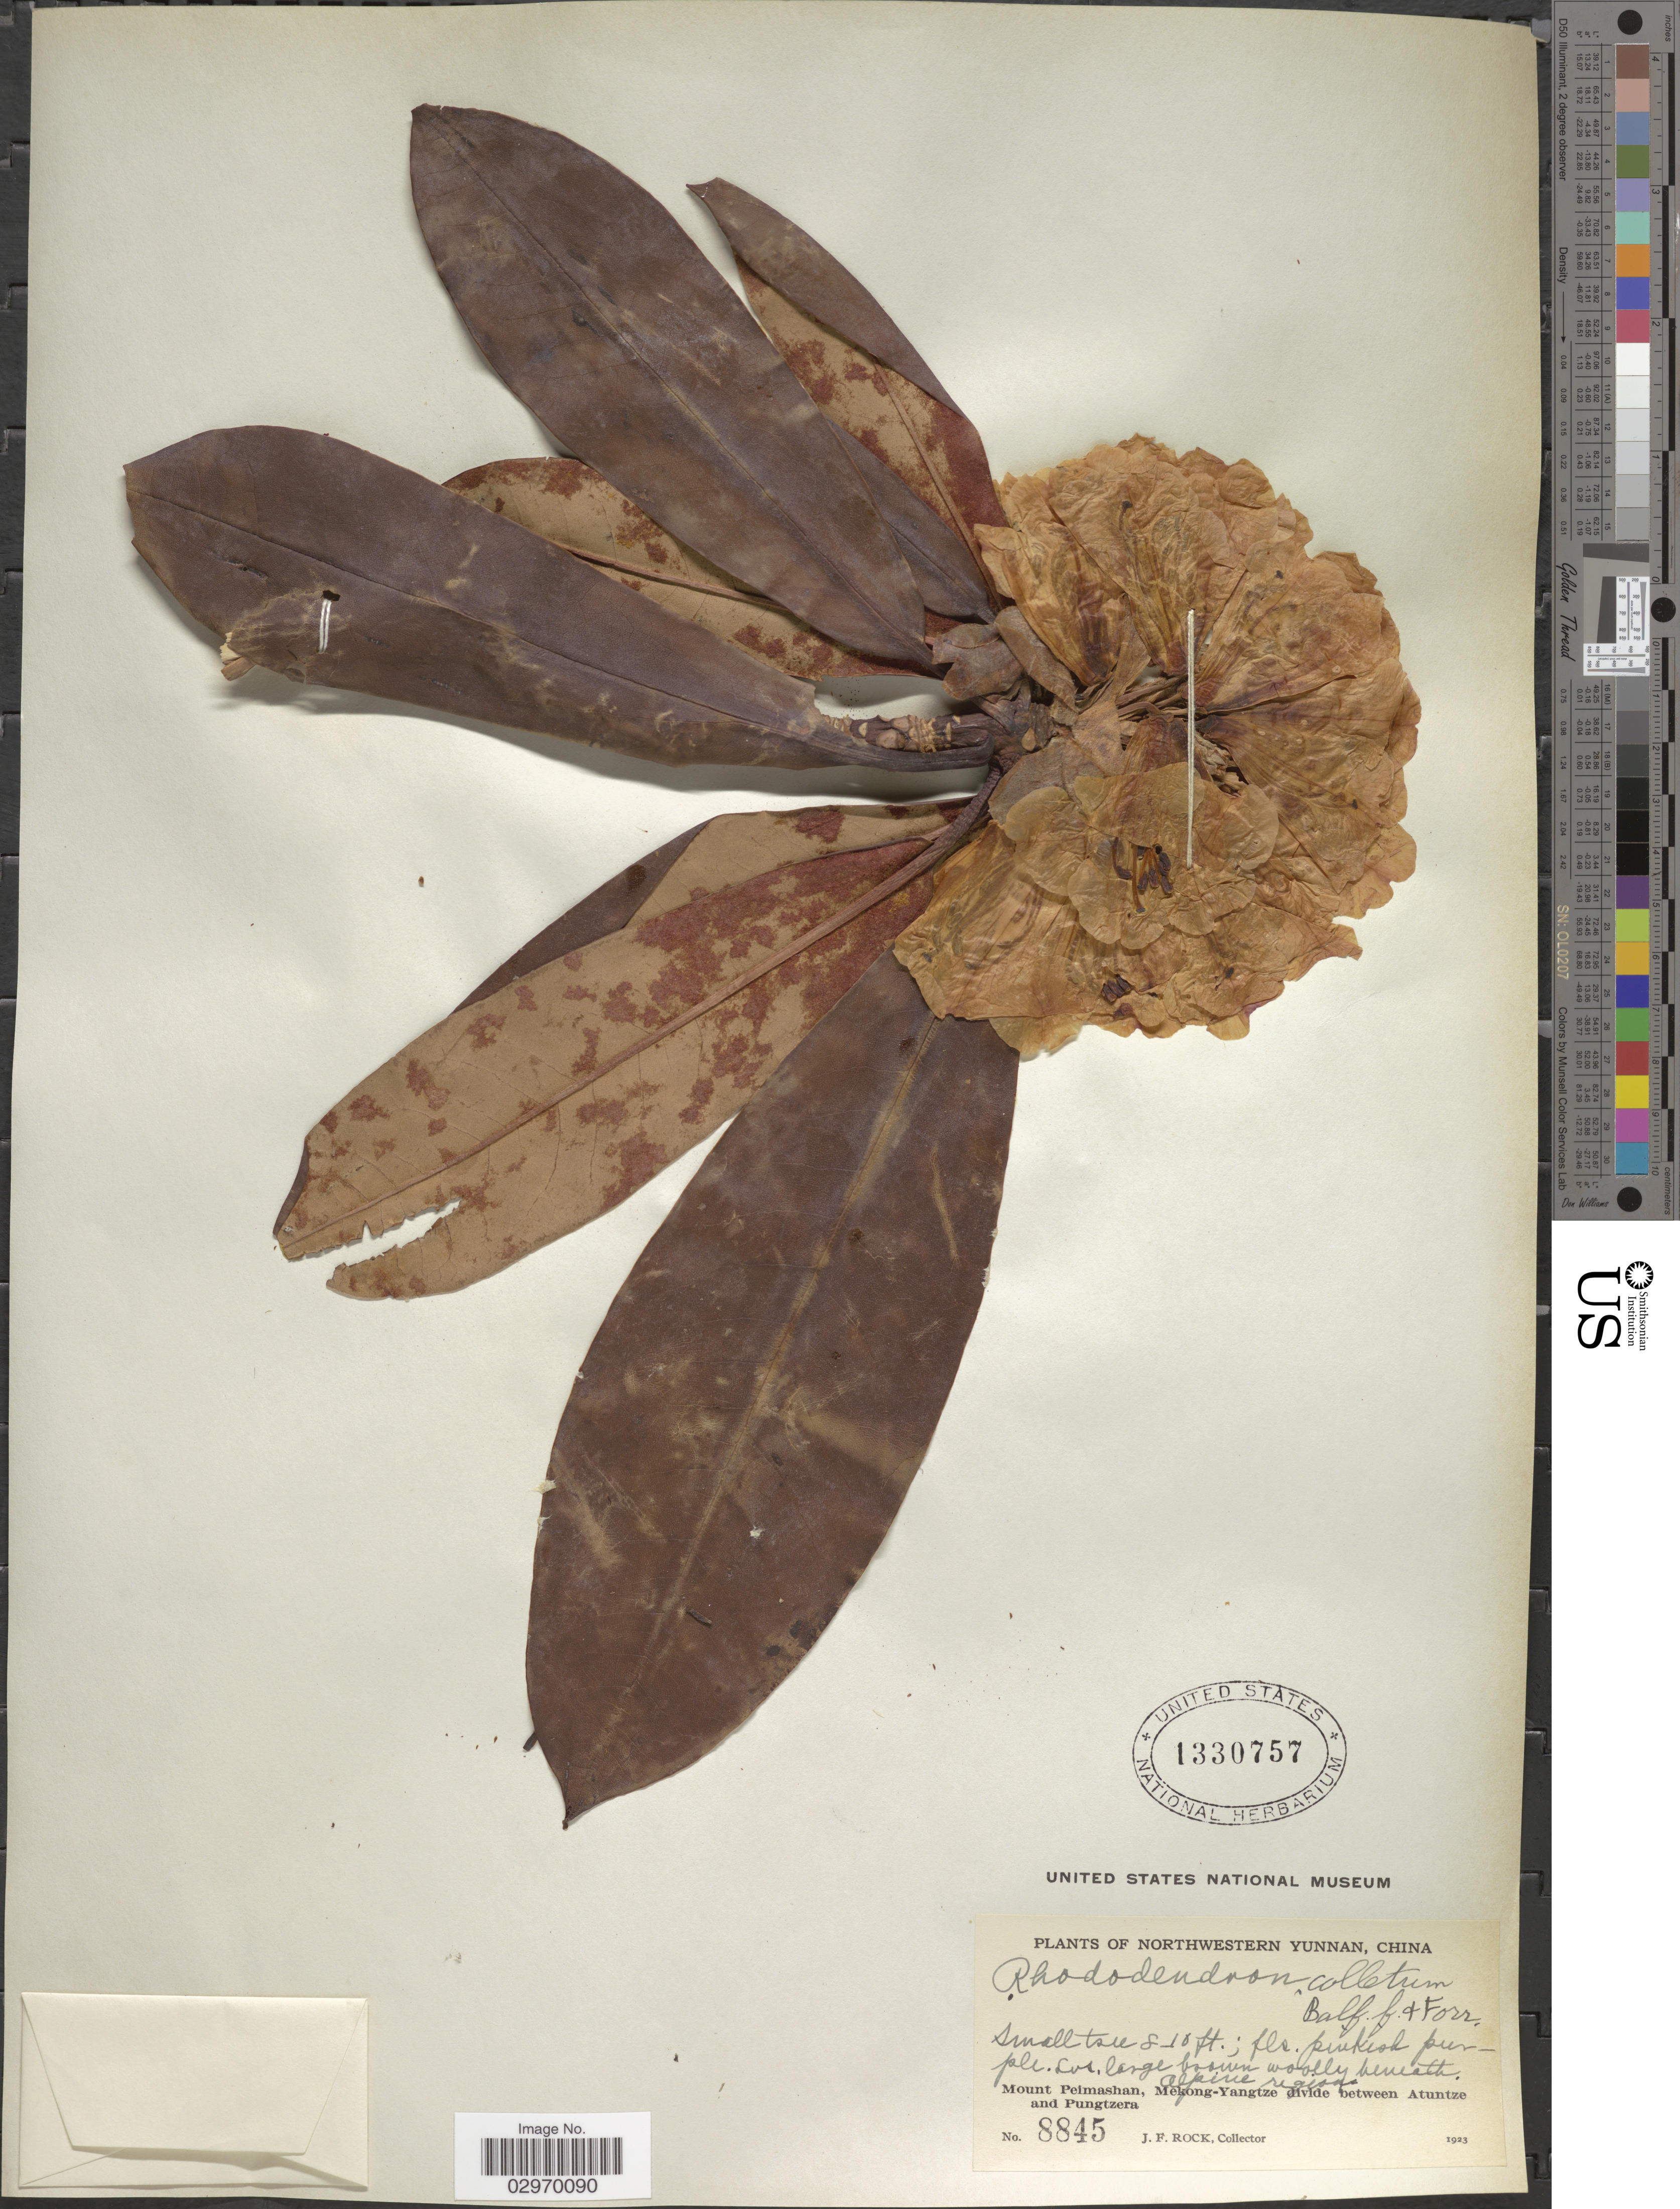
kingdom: Plantae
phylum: Tracheophyta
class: Magnoliopsida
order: Ericales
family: Ericaceae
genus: Rhododendron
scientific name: Rhododendron colletum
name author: Balf. f. & Forrest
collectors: J. Rock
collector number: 8845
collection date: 1923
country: China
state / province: Yunnan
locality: Northwestern Yunnan. Alpine regions. Mount Peimashan, Mekong-Yangtze divide between Atuntze and Pungtzera.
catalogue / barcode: US 1330757